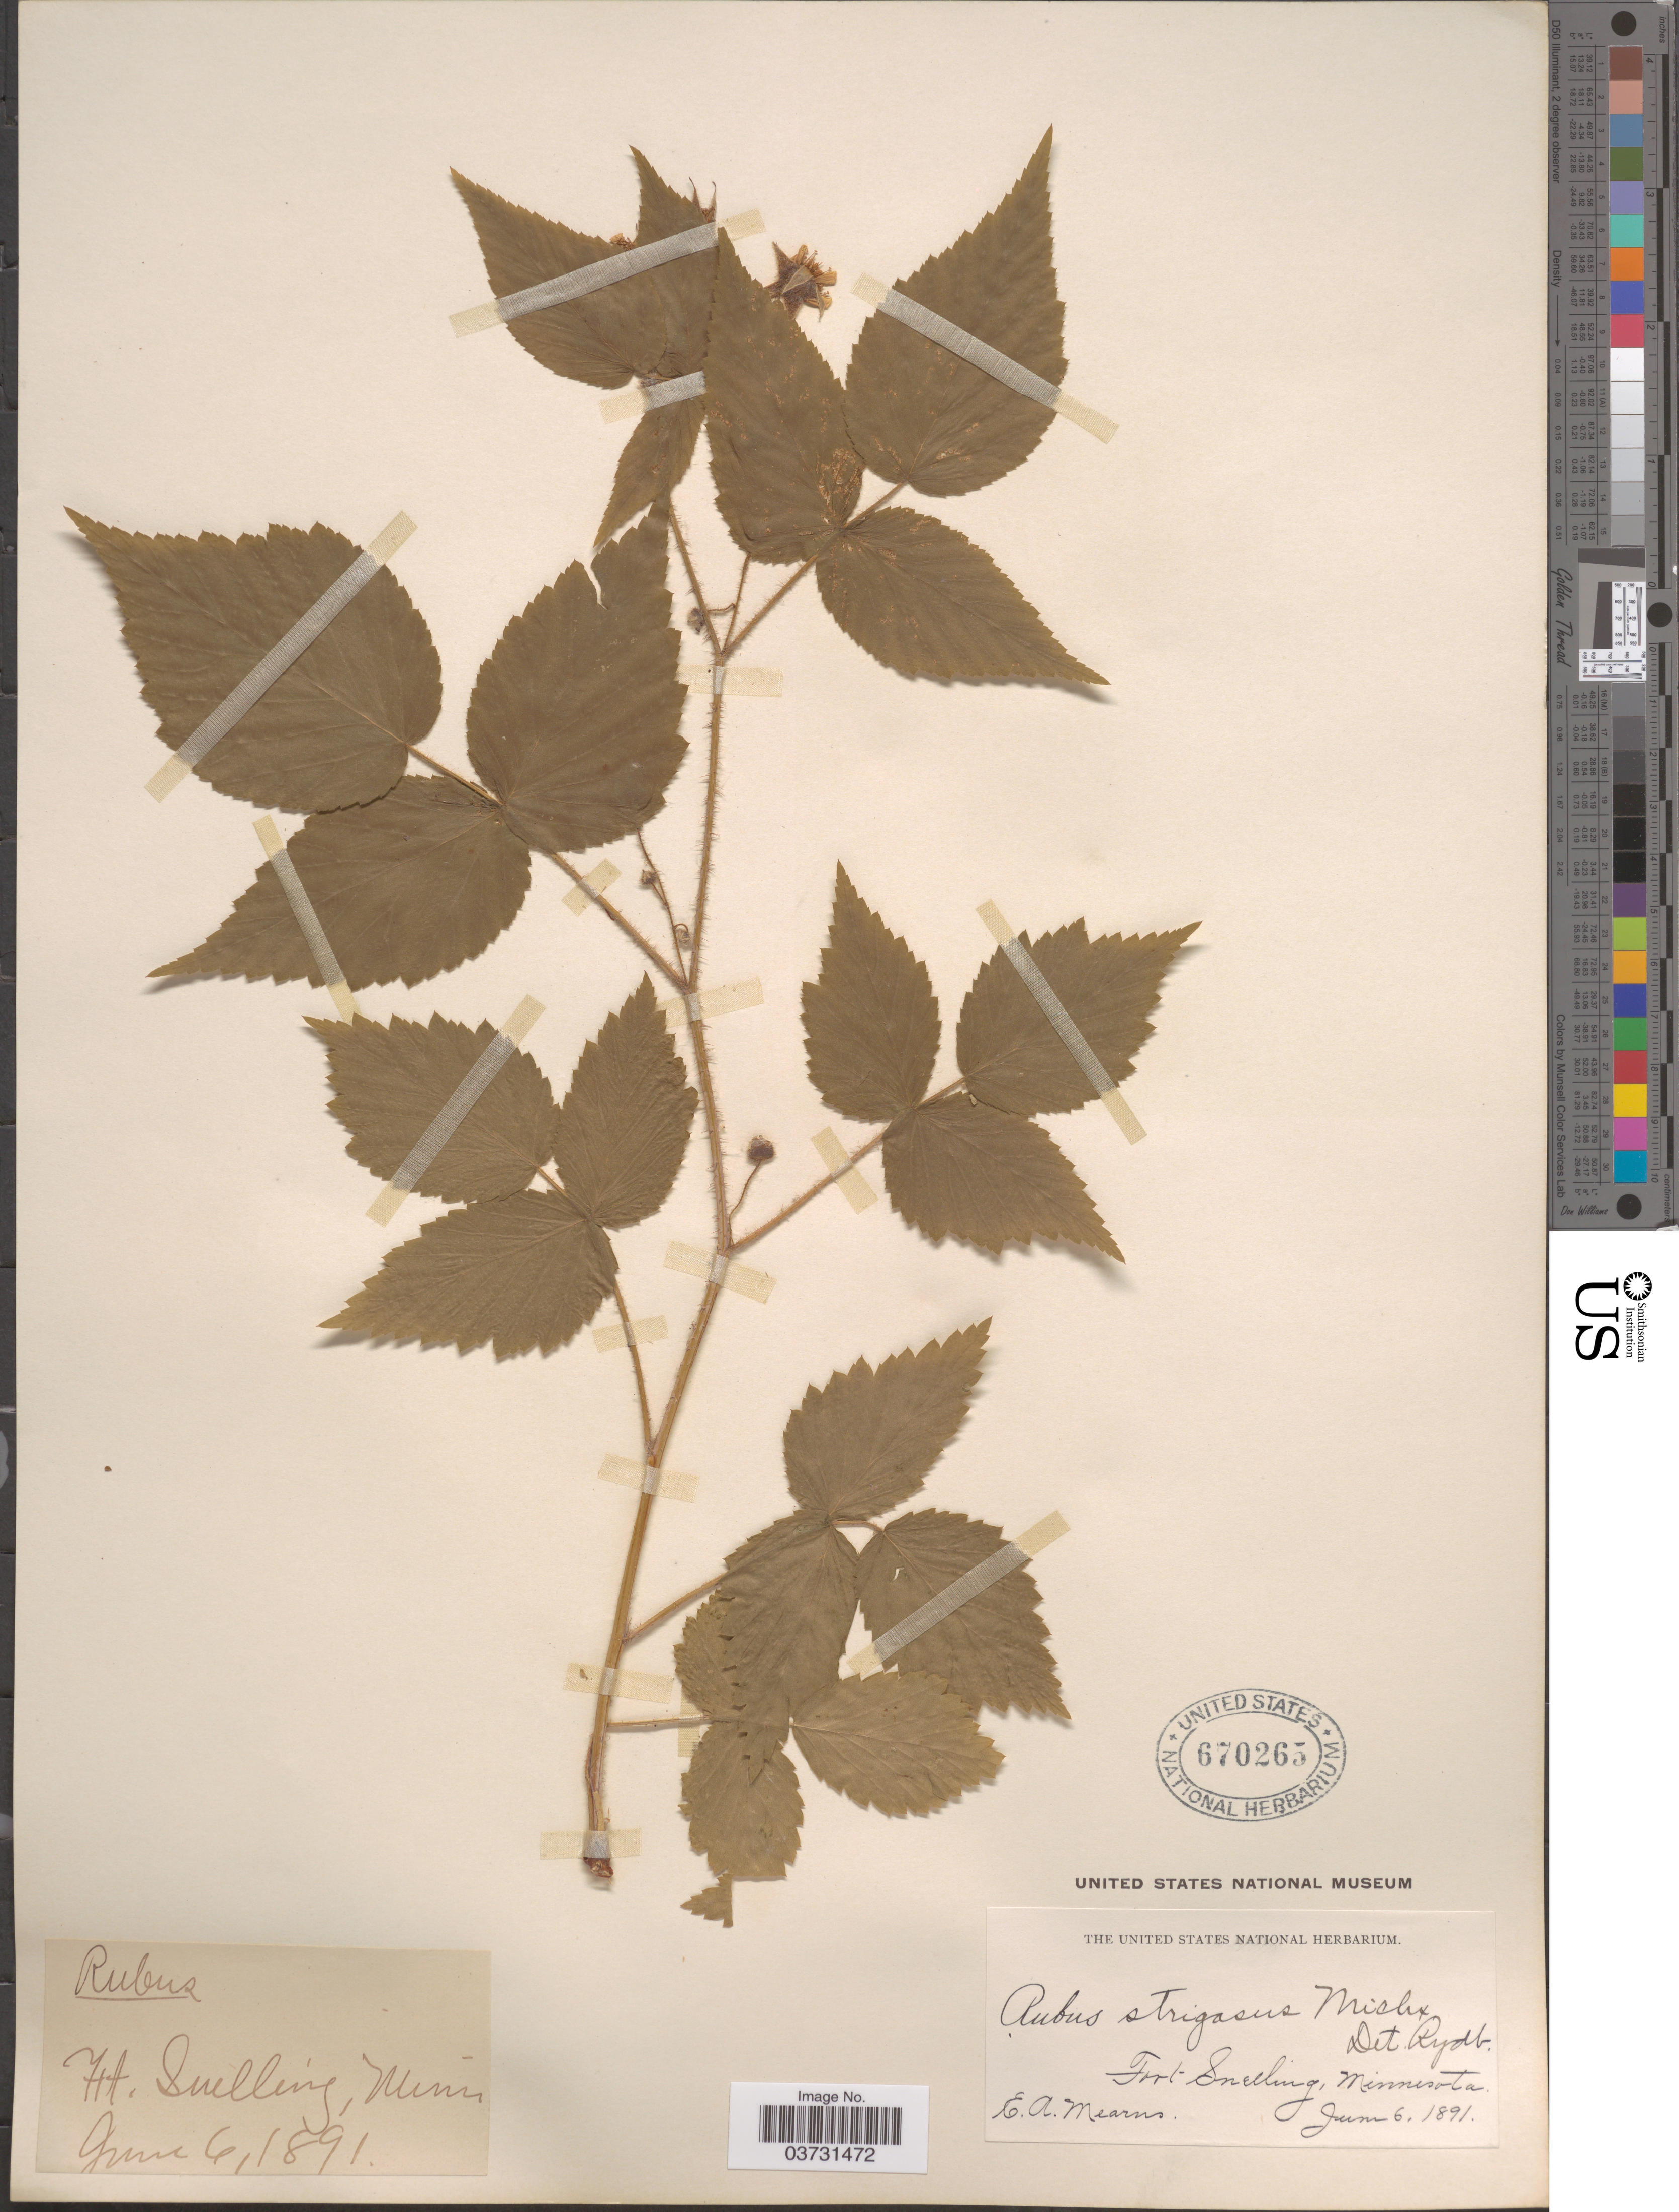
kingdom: Plantae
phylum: Tracheophyta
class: Magnoliopsida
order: Rosales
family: Rosaceae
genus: Rubus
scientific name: Rubus strigosus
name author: Michx.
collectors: E. A. Mearns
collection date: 1891-06-06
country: United States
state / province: Minnesota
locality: Fort Snelling.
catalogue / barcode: US 670265